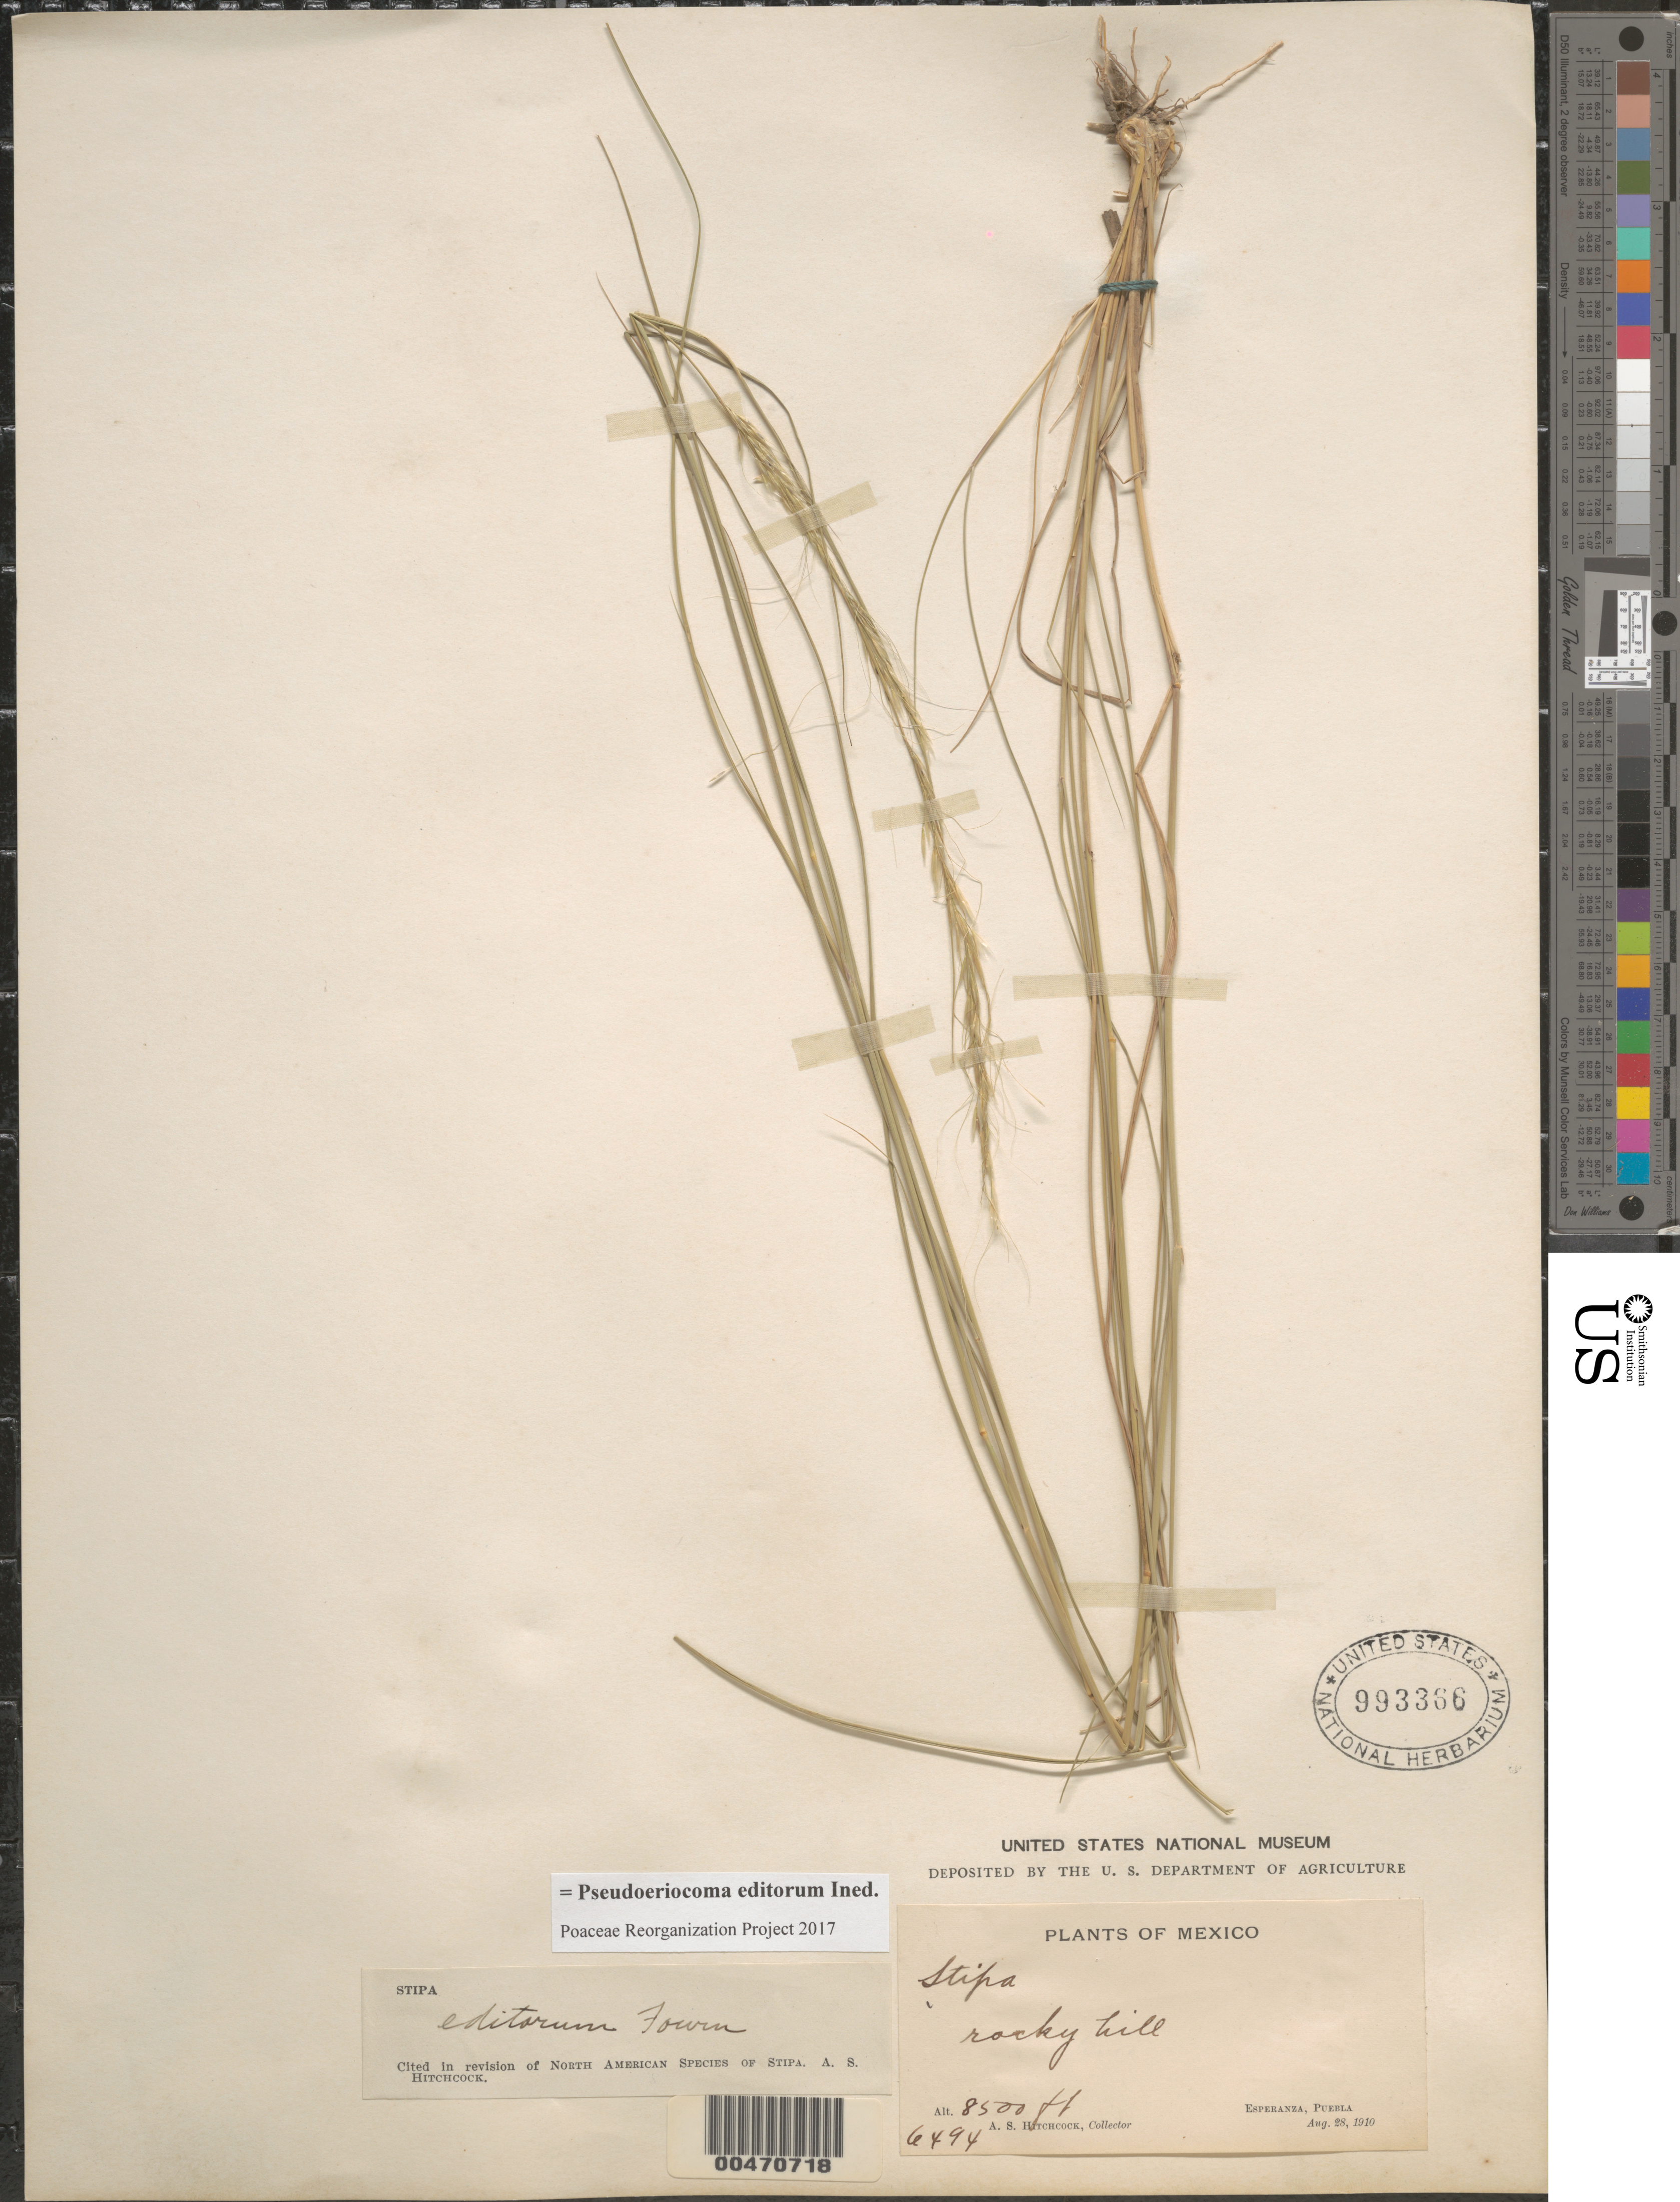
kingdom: Plantae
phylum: Tracheophyta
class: Liliopsida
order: Poales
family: Poaceae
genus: Pseudoeriocoma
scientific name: Pseudoeriocoma editorum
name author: (E. Fourn.) Romasch.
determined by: Poaceae Reorganization Project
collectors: A. S. Hitchcock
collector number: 6494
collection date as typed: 28 Aug 1910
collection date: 1910-08-28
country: Mexico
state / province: Puebla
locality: Esperanza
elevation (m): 2591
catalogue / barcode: US 993366